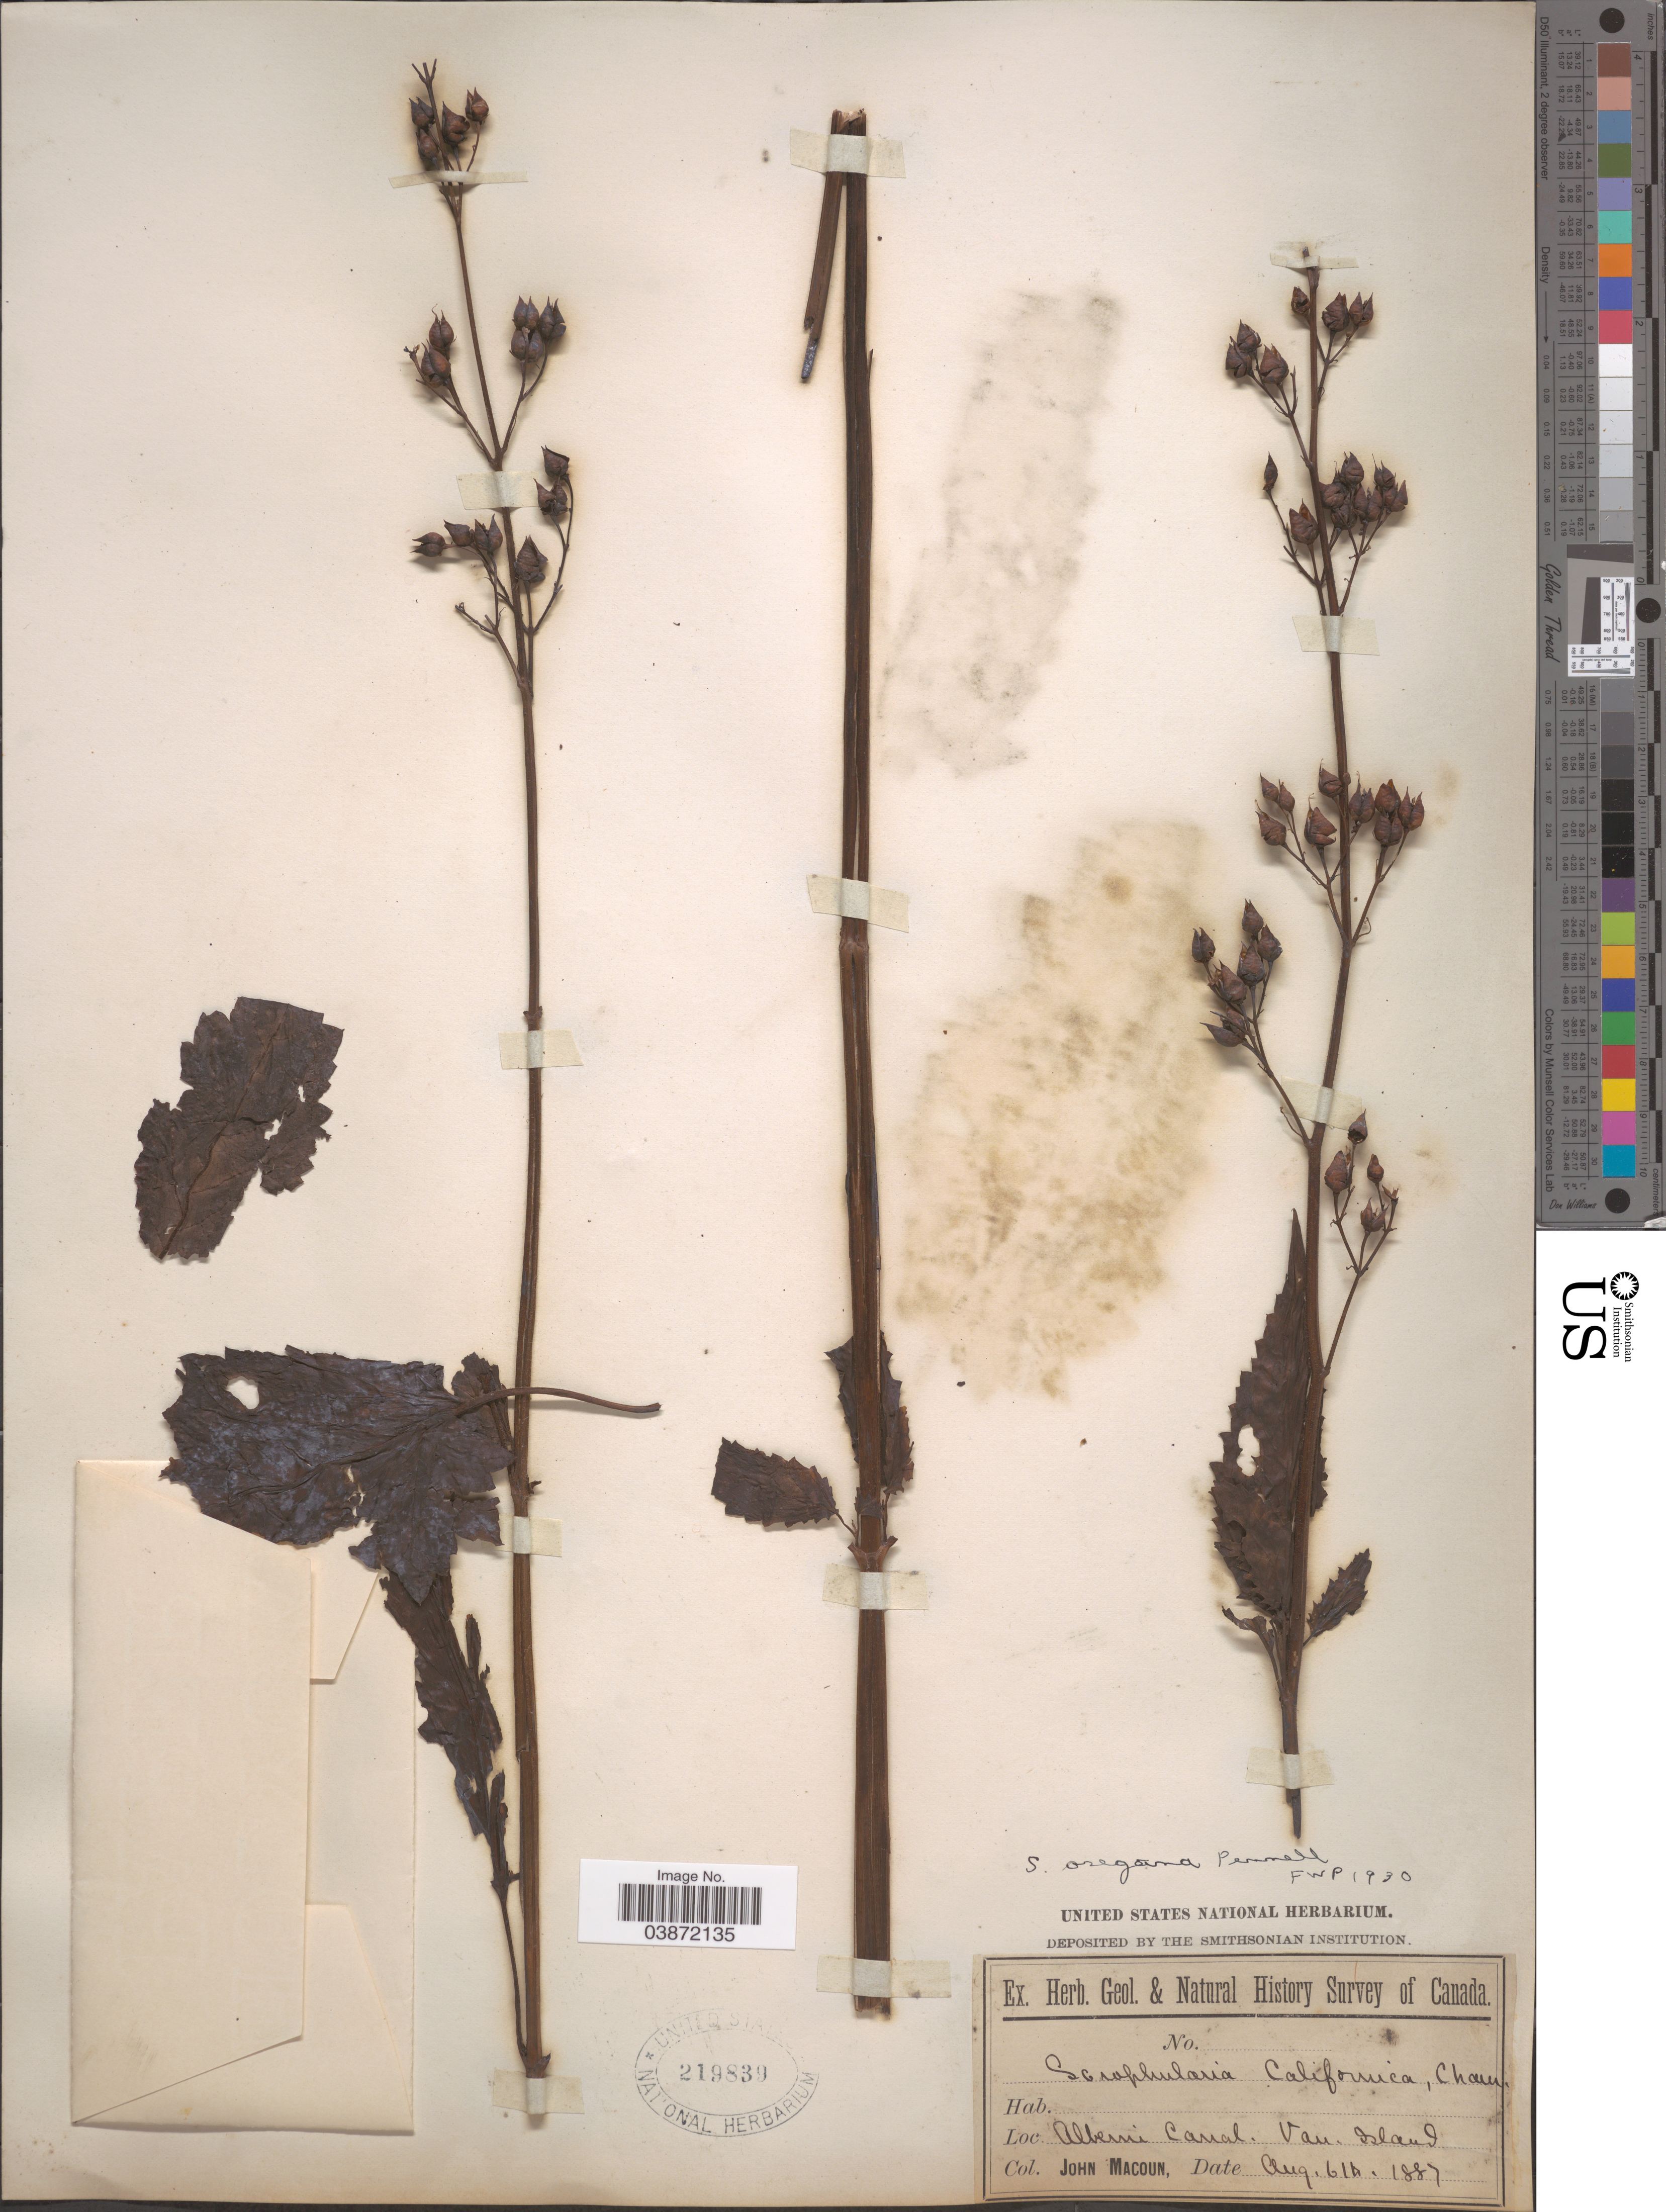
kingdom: Plantae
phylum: Tracheophyta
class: Magnoliopsida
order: Lamiales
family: Scrophulariaceae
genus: Scrophularia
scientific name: Scrophularia oregana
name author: Pennell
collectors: J. Macoun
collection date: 1887-08-06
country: Canada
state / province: British Columbia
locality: Alberie Canal. Van. Island.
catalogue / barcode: US 219839